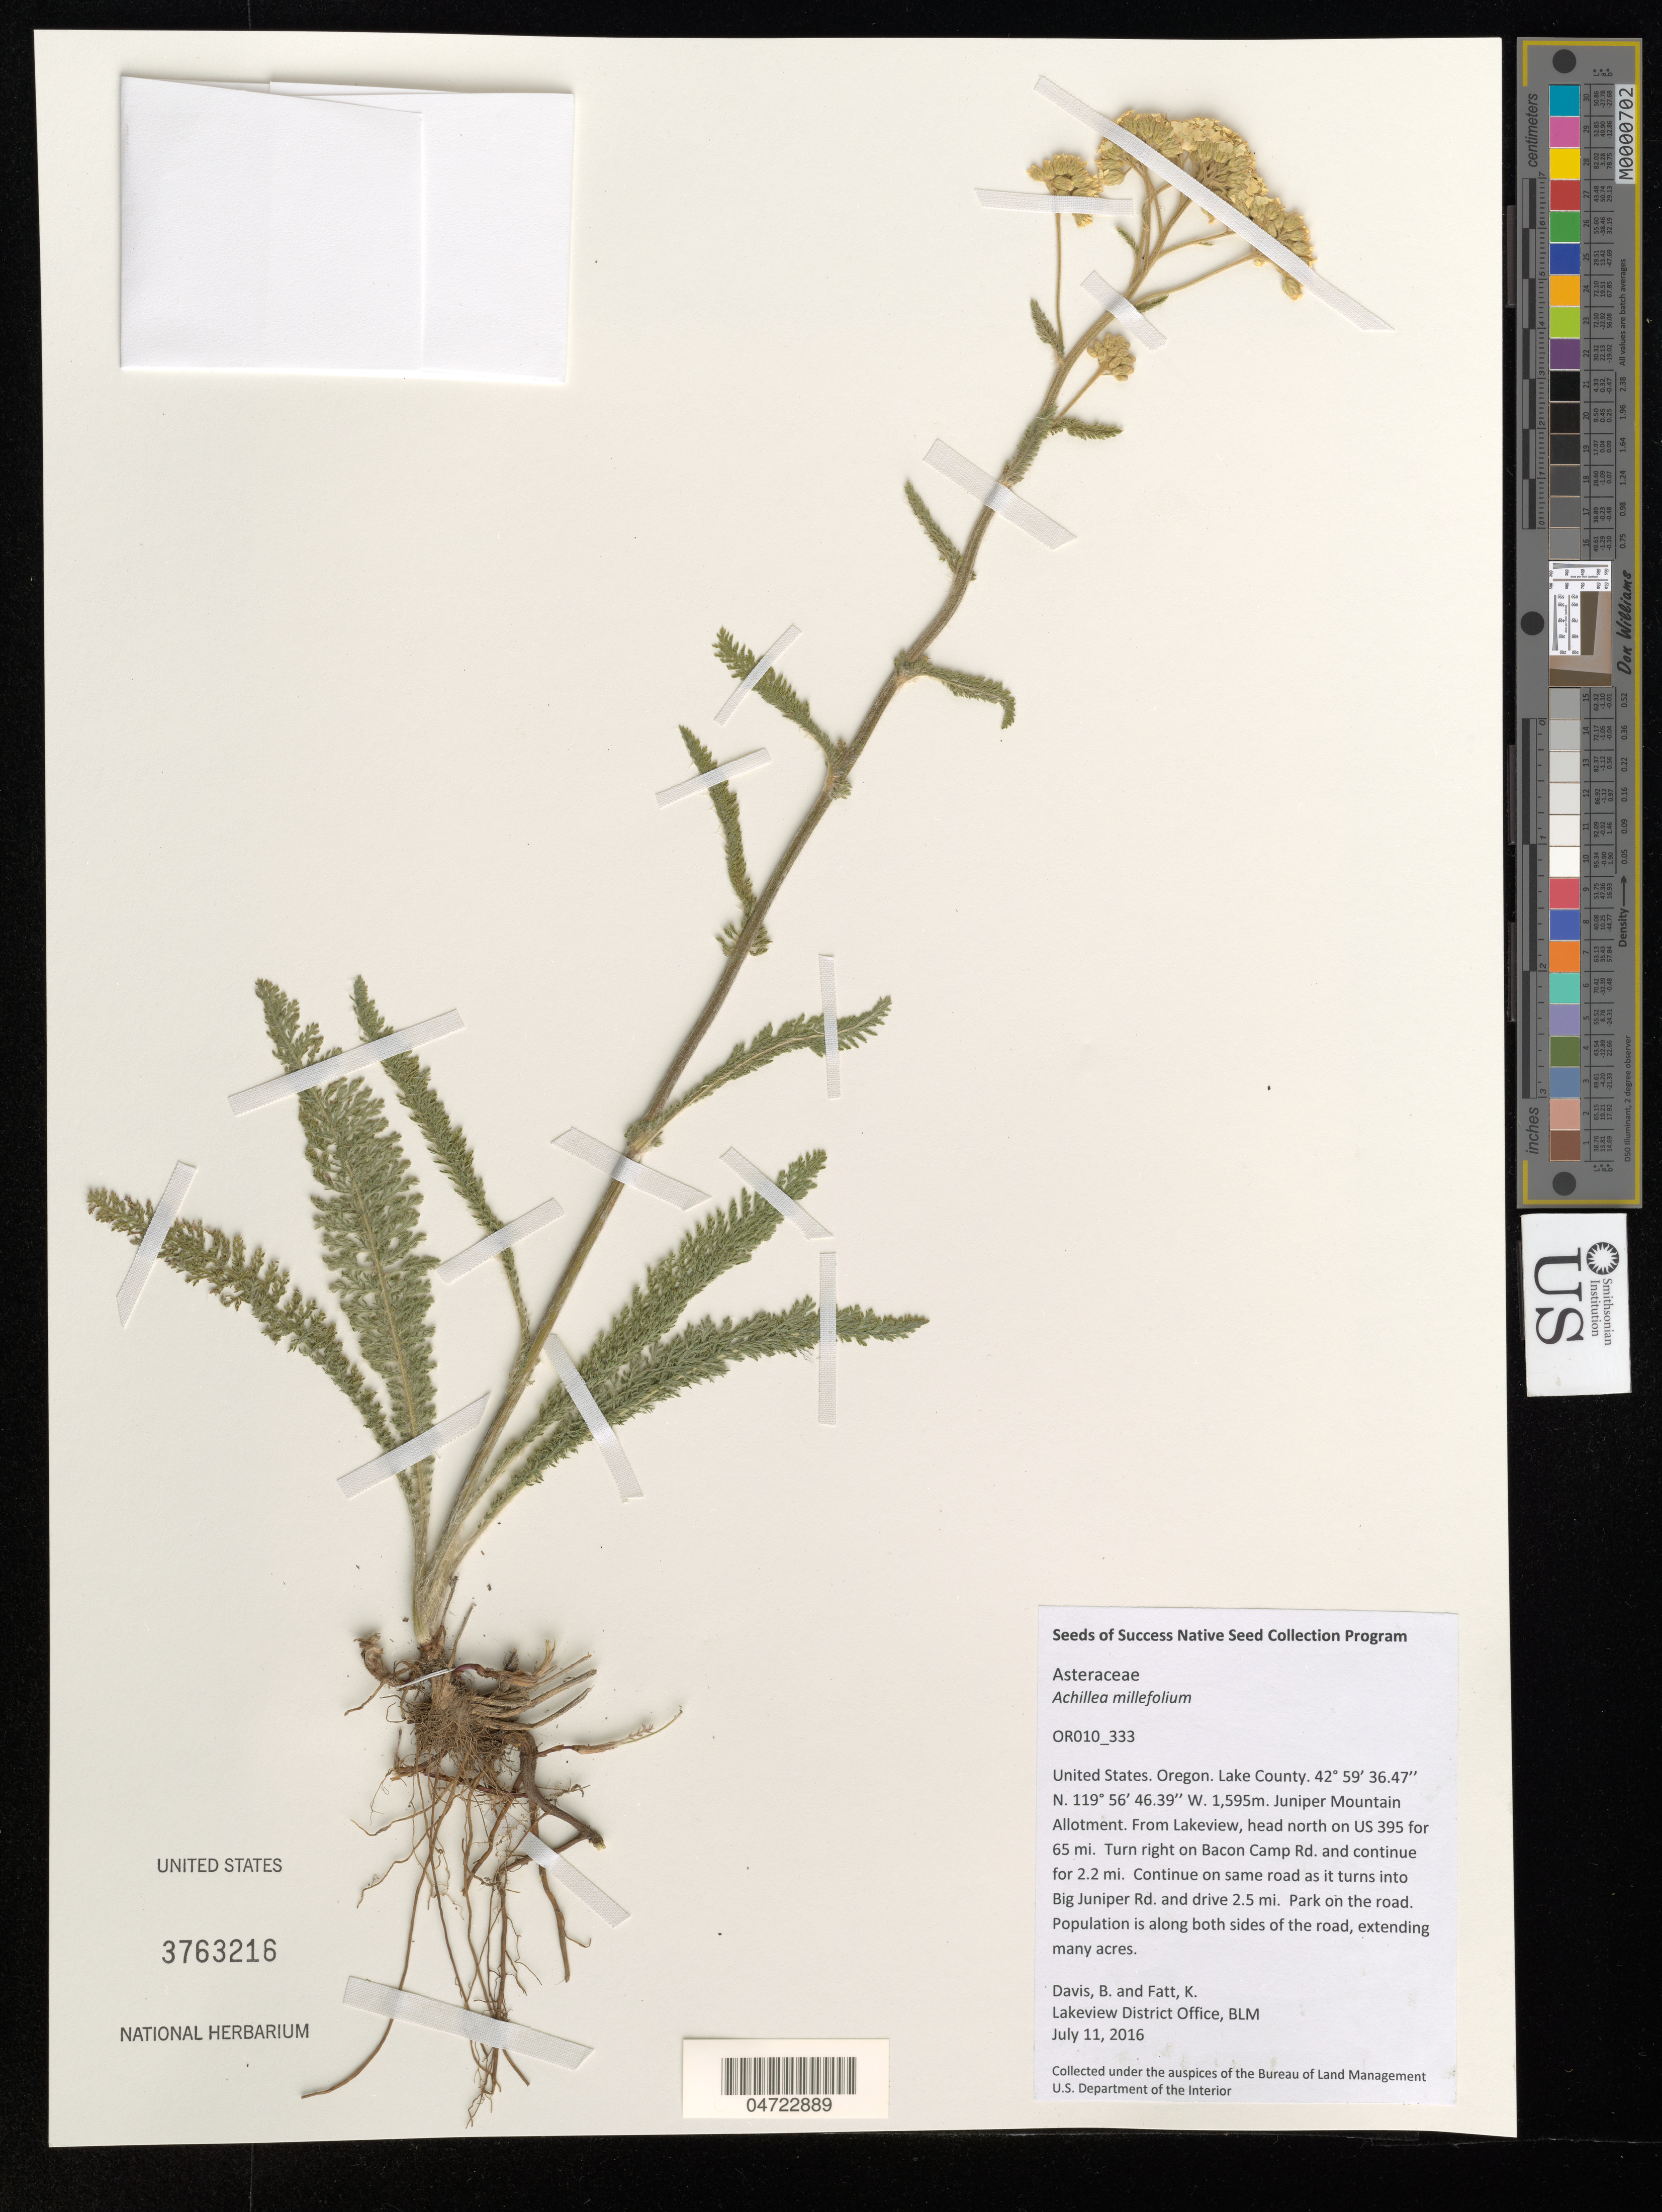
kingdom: Plantae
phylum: Tracheophyta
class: Magnoliopsida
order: Asterales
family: Asteraceae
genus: Achillea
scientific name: Achillea millefolium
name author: L.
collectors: B. Davis & K. Fatt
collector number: OR010_333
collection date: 2016-07-11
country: United States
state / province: Oregon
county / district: Lake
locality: Lake County. Juniper Mountain Allotment. From Lakeview, head north on US 395 for 65 mi. Turn right on Bacon Camp Rd. and continue for 2.2 mi. Continue on same road as it turns into Big Juniper Rd. and drive 2.5 mi. Park on the road. Population is along both sides of the road, extending many acres.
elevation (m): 1595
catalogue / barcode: US 3763216